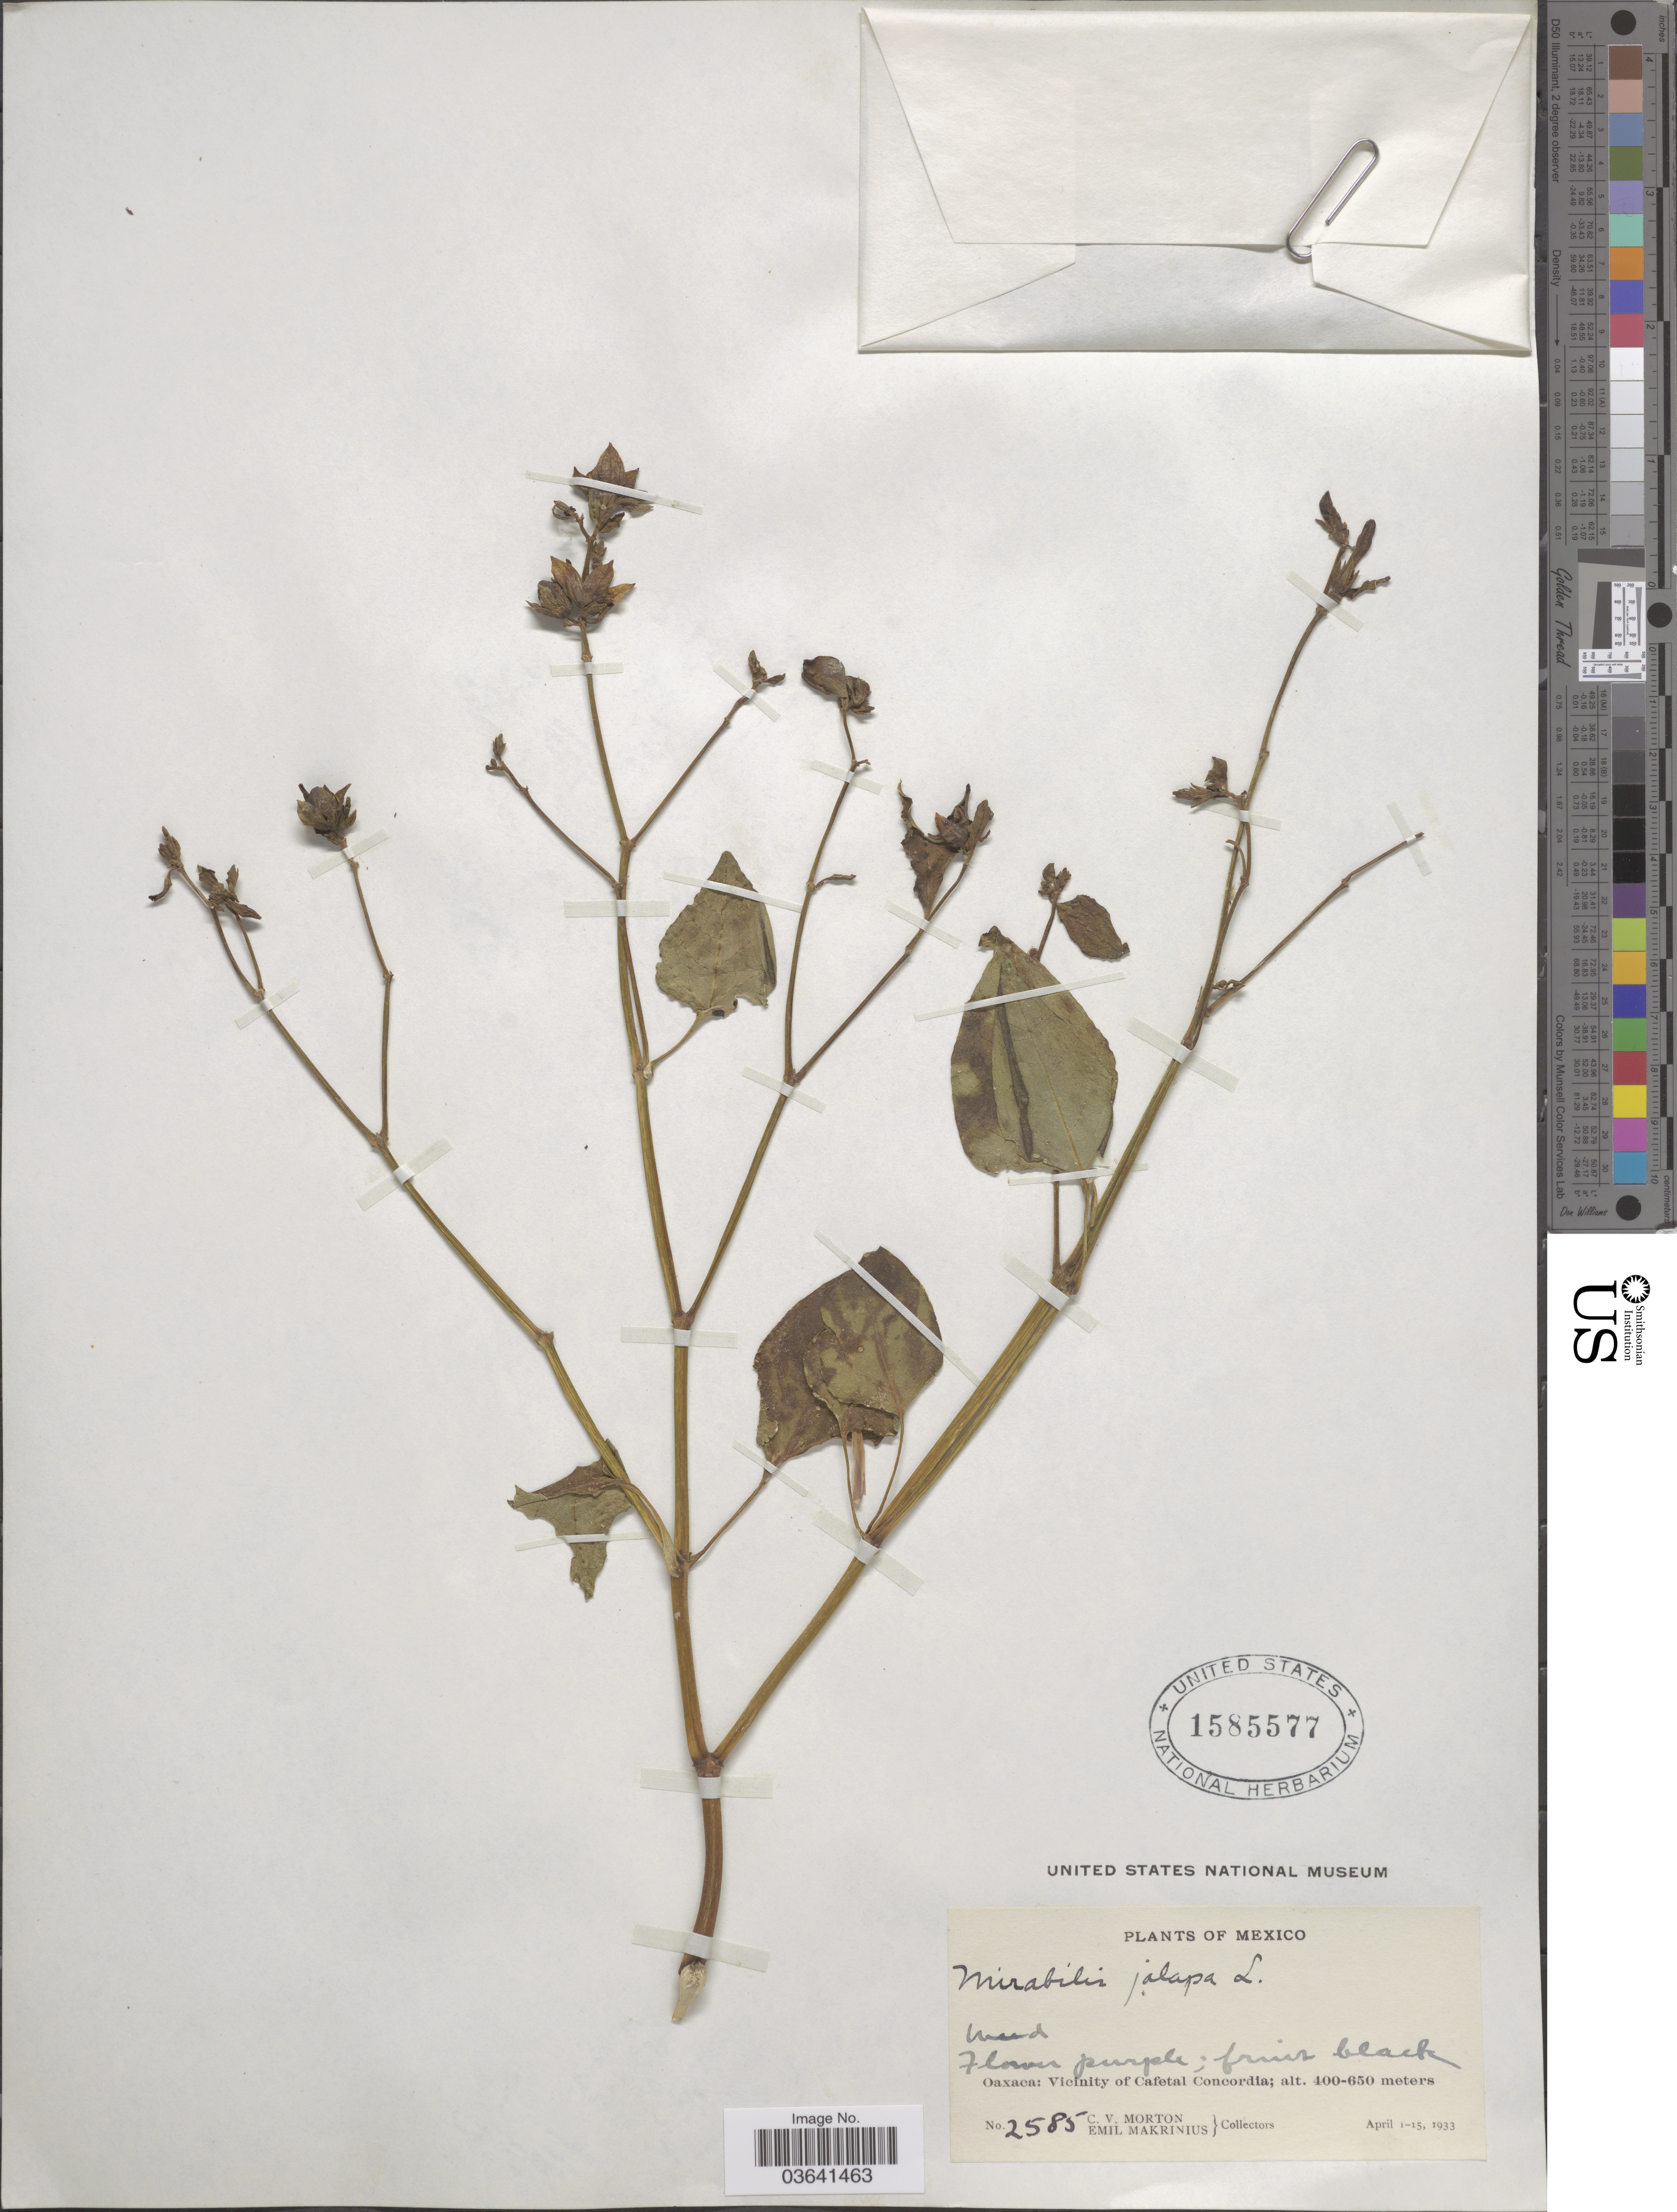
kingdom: Plantae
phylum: Tracheophyta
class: Magnoliopsida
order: Caryophyllales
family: Nyctaginaceae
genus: Mirabilis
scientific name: Mirabilis jalapa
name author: L.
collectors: C. V. Morton & E. Makrinius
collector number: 2585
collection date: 1933-04-01/1933-04-15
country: Mexico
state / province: Oaxaca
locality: Vicinity of Cafetal Concordia.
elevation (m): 400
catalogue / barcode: US 1585577